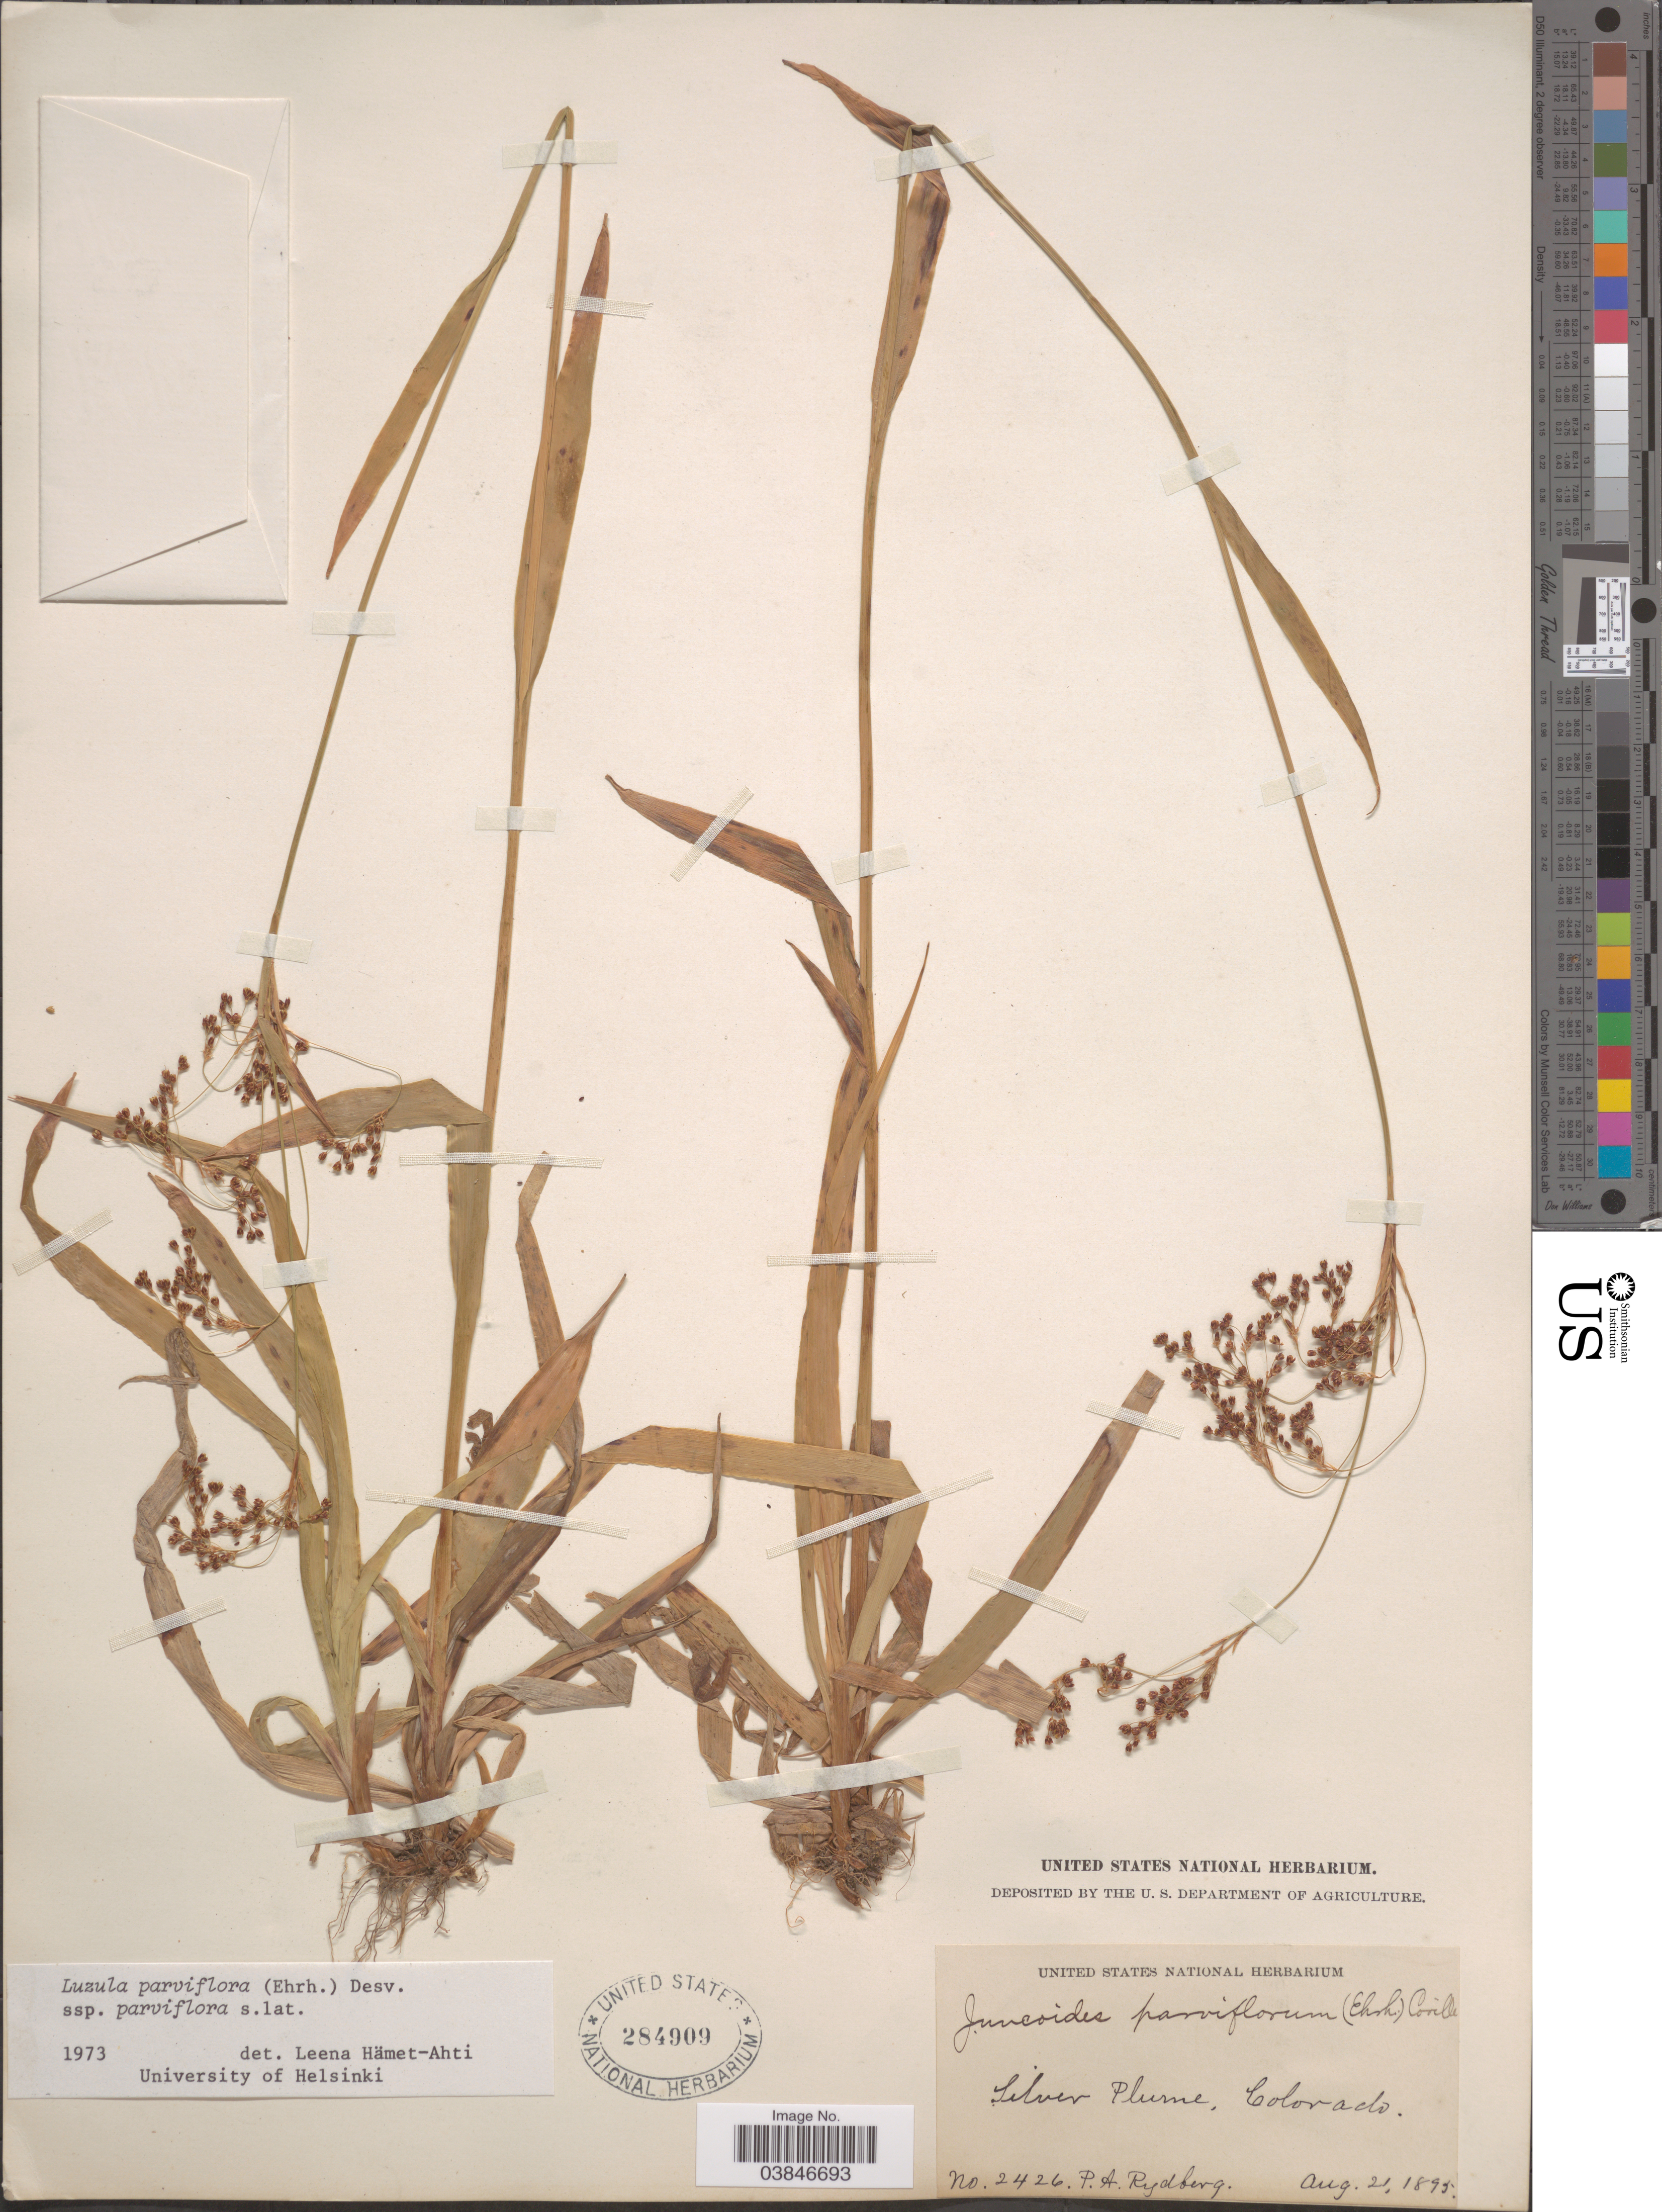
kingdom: Plantae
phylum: Tracheophyta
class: Liliopsida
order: Poales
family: Juncaceae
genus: Luzula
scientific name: Luzula parviflora subsp. parviflora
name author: (Ehrh.) Desv.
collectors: P. A. Rydberg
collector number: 2426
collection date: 1895-08-21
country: United States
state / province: Colorado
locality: Silver Plume.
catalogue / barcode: US 284909